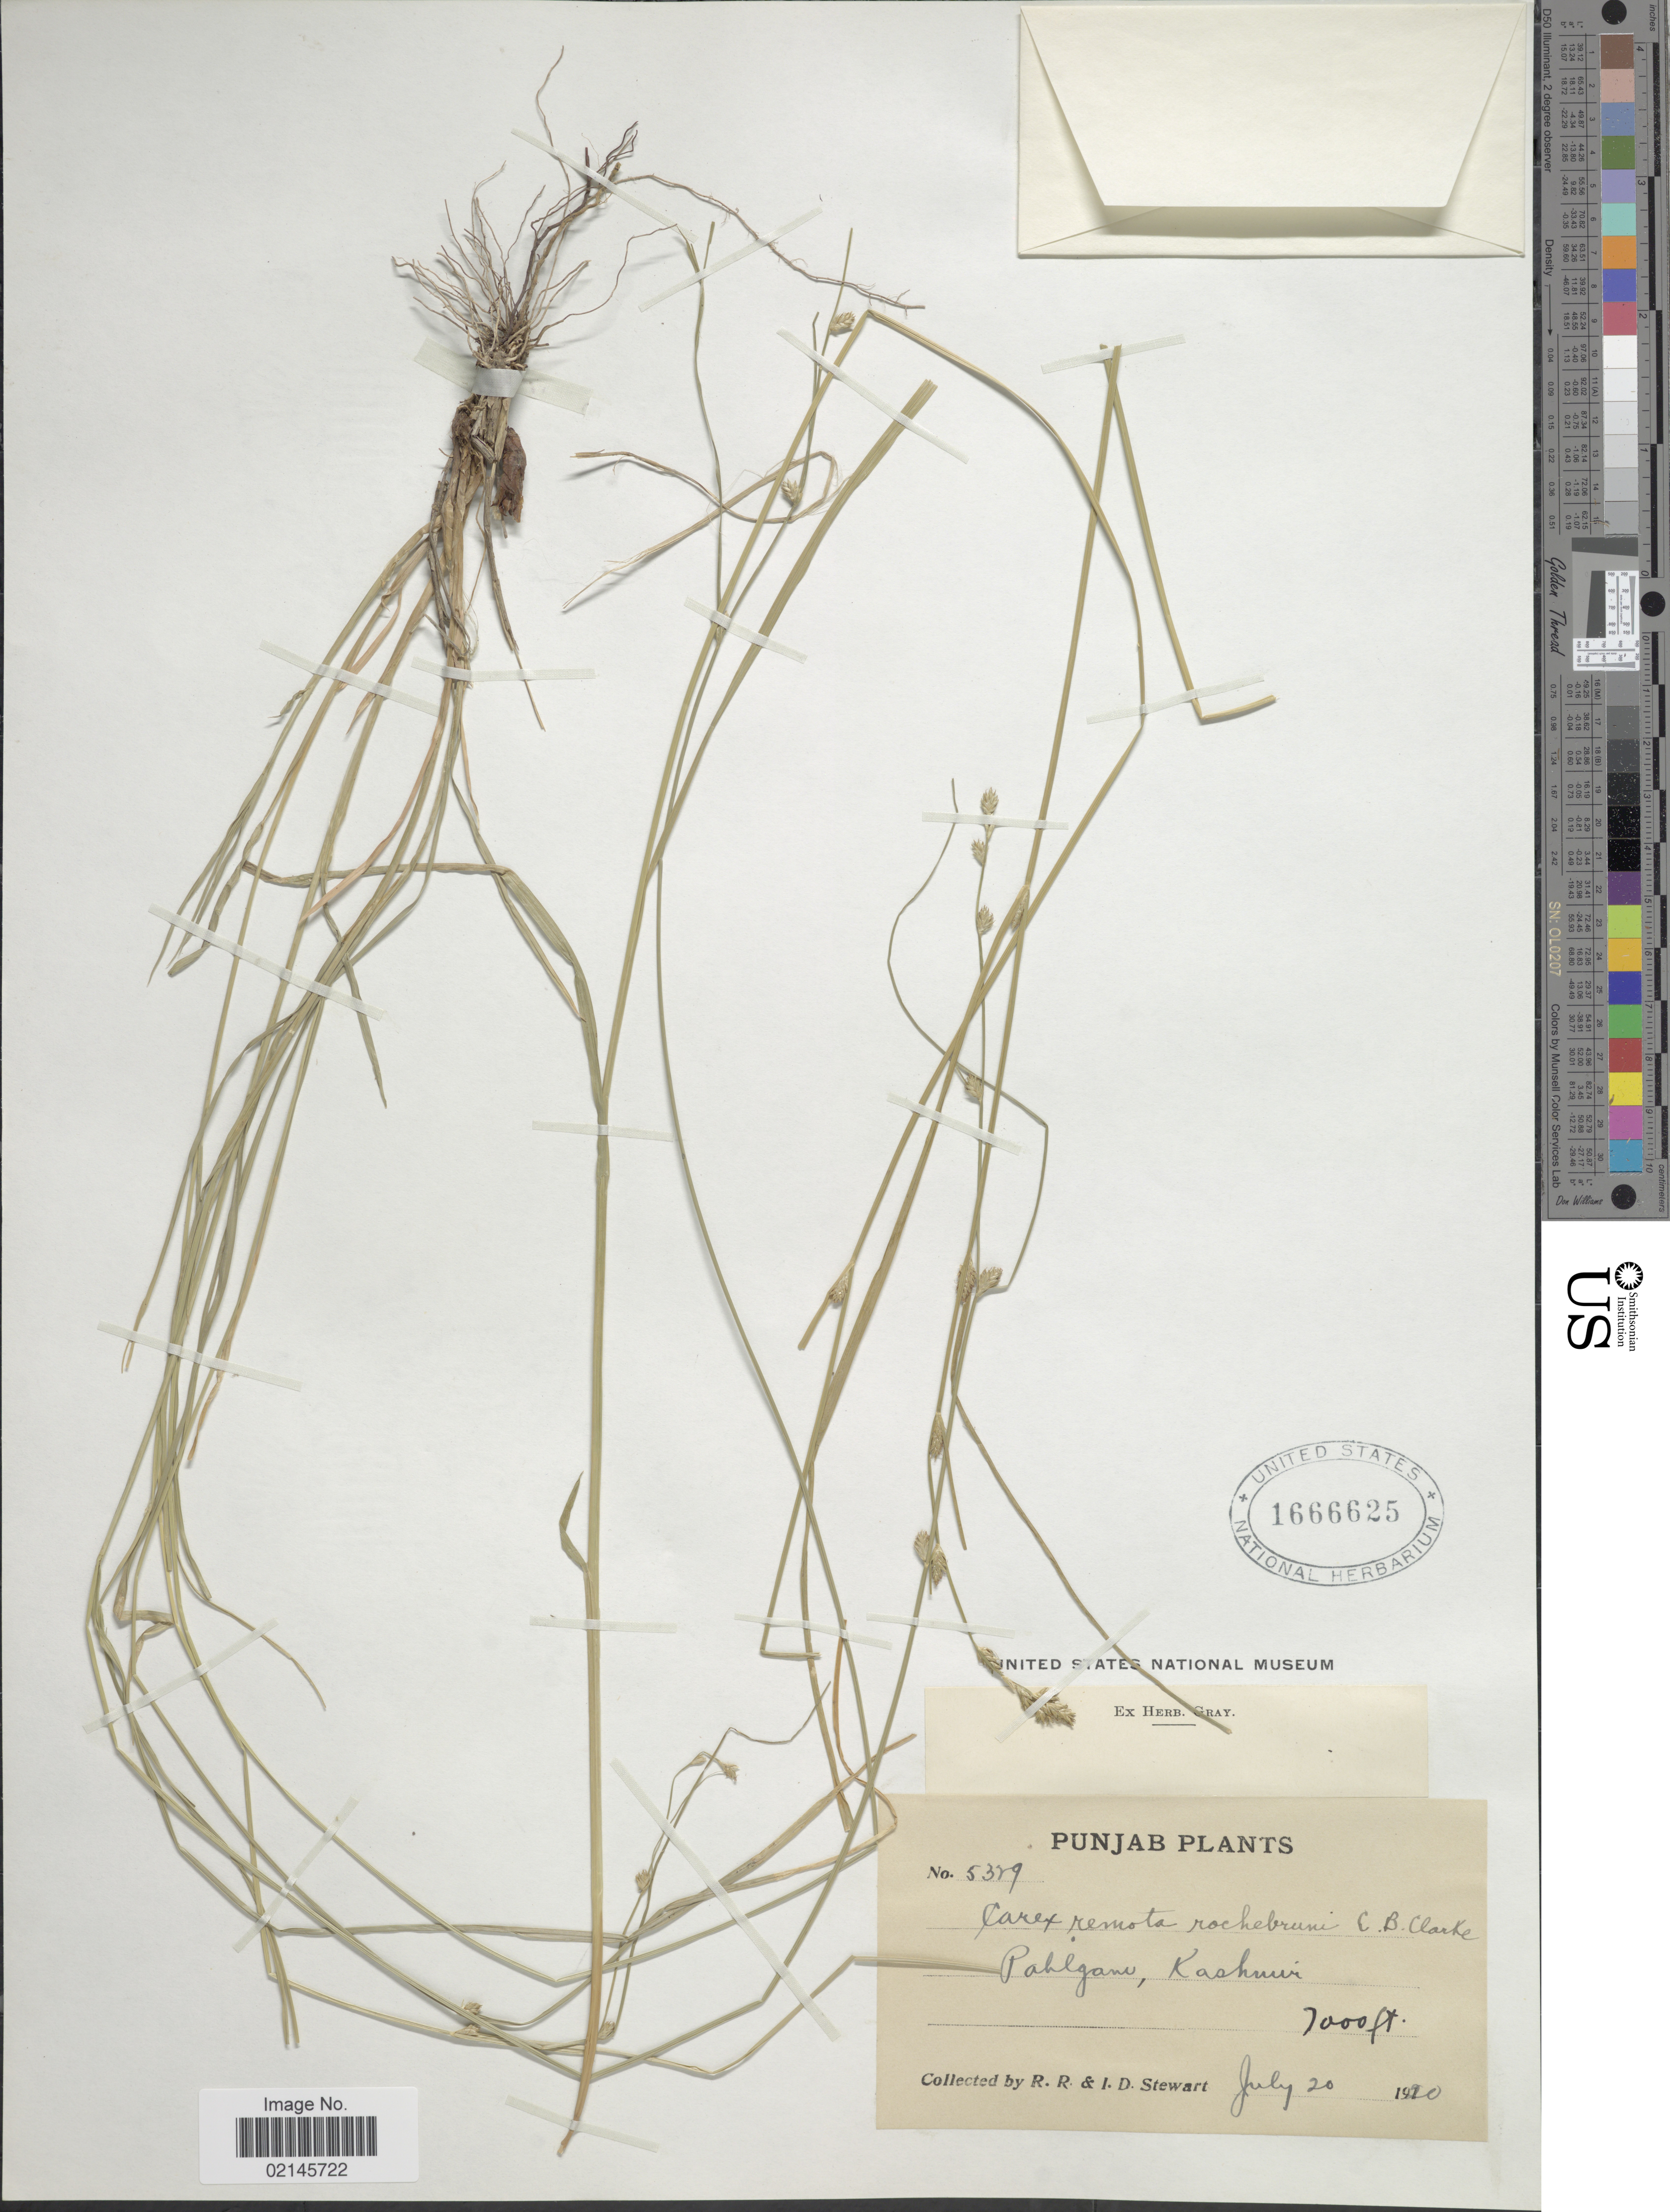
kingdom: Plantae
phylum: Tracheophyta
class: Liliopsida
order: Poales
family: Cyperaceae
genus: Carex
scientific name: Carex remota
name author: L.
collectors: R. R. Stewart & I. Stewart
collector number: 5329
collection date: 1920-07-20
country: India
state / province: Jammu and Kashmir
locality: Pahlgam, Kashmir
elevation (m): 2134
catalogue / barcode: US 1666625